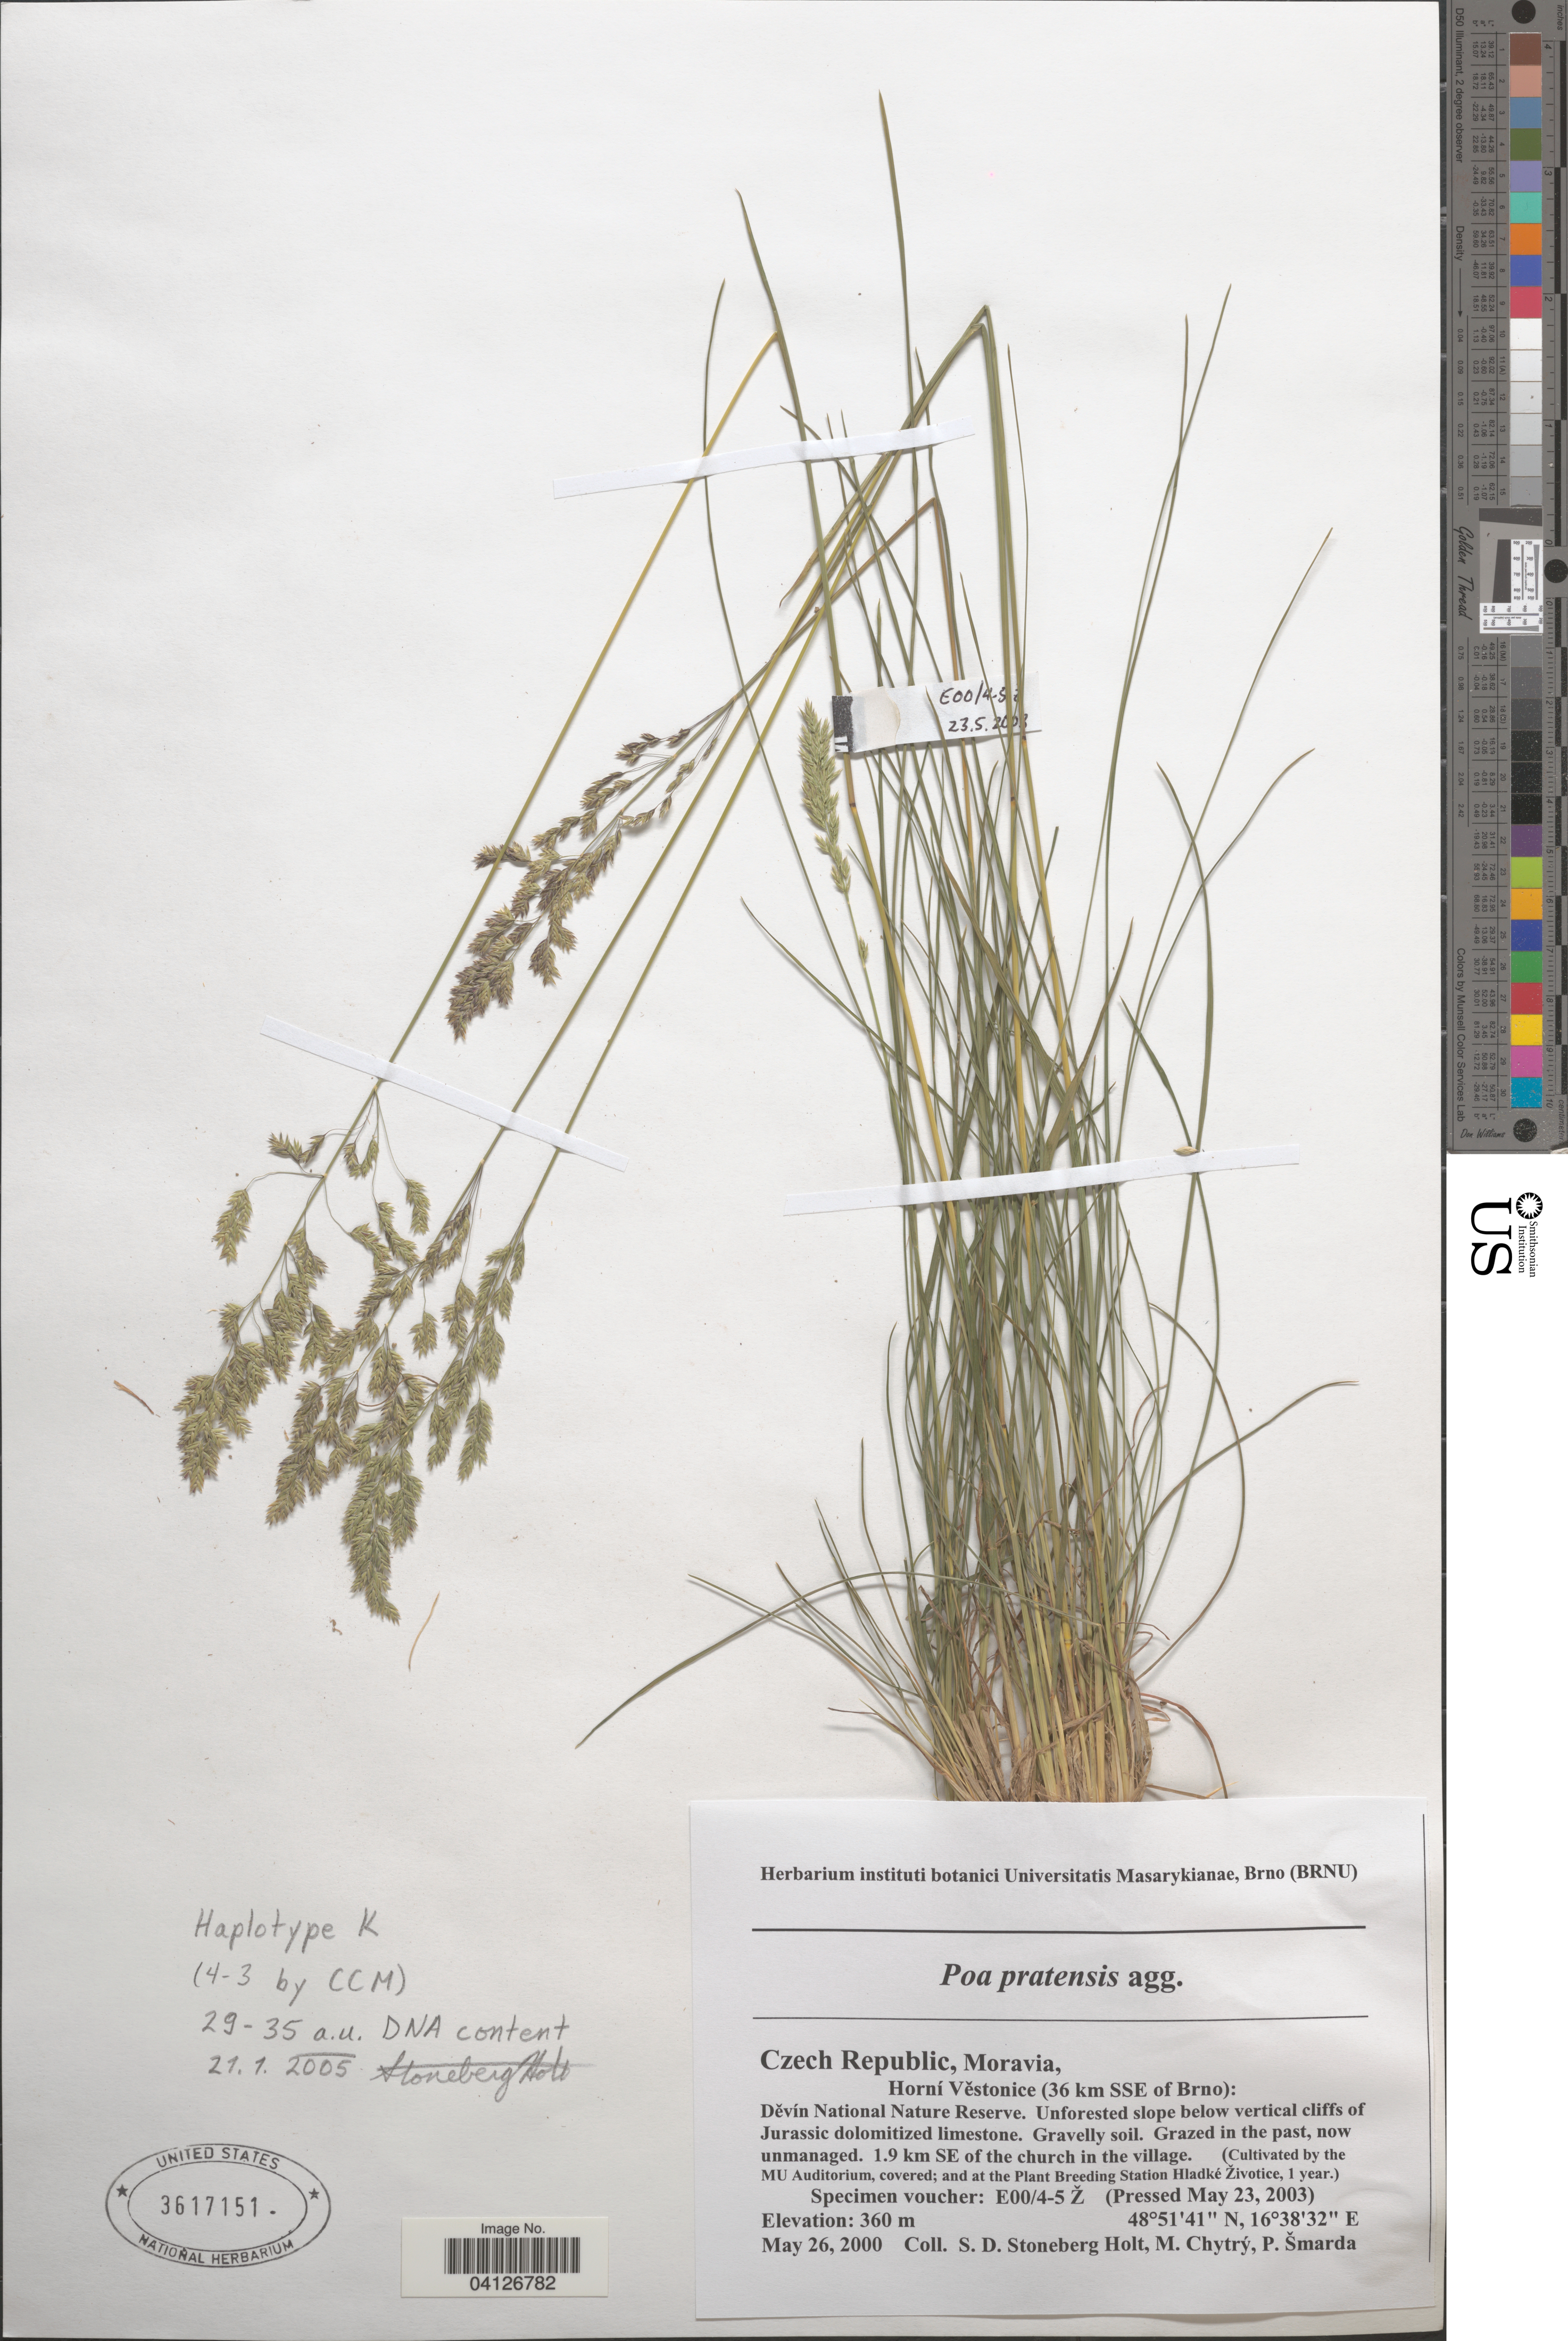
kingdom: Plantae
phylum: Tracheophyta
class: Liliopsida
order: Poales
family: Poaceae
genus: Poa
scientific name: Poa pratensis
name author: L.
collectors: Ex herb. instituti botanici Universitatis Masarykianae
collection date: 2003-05-23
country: Czechia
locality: (Cultivated by the MU Auditorium, covered; and at the Plant Breeding Station Hladké Životice, 1 year.).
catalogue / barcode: US 3617151